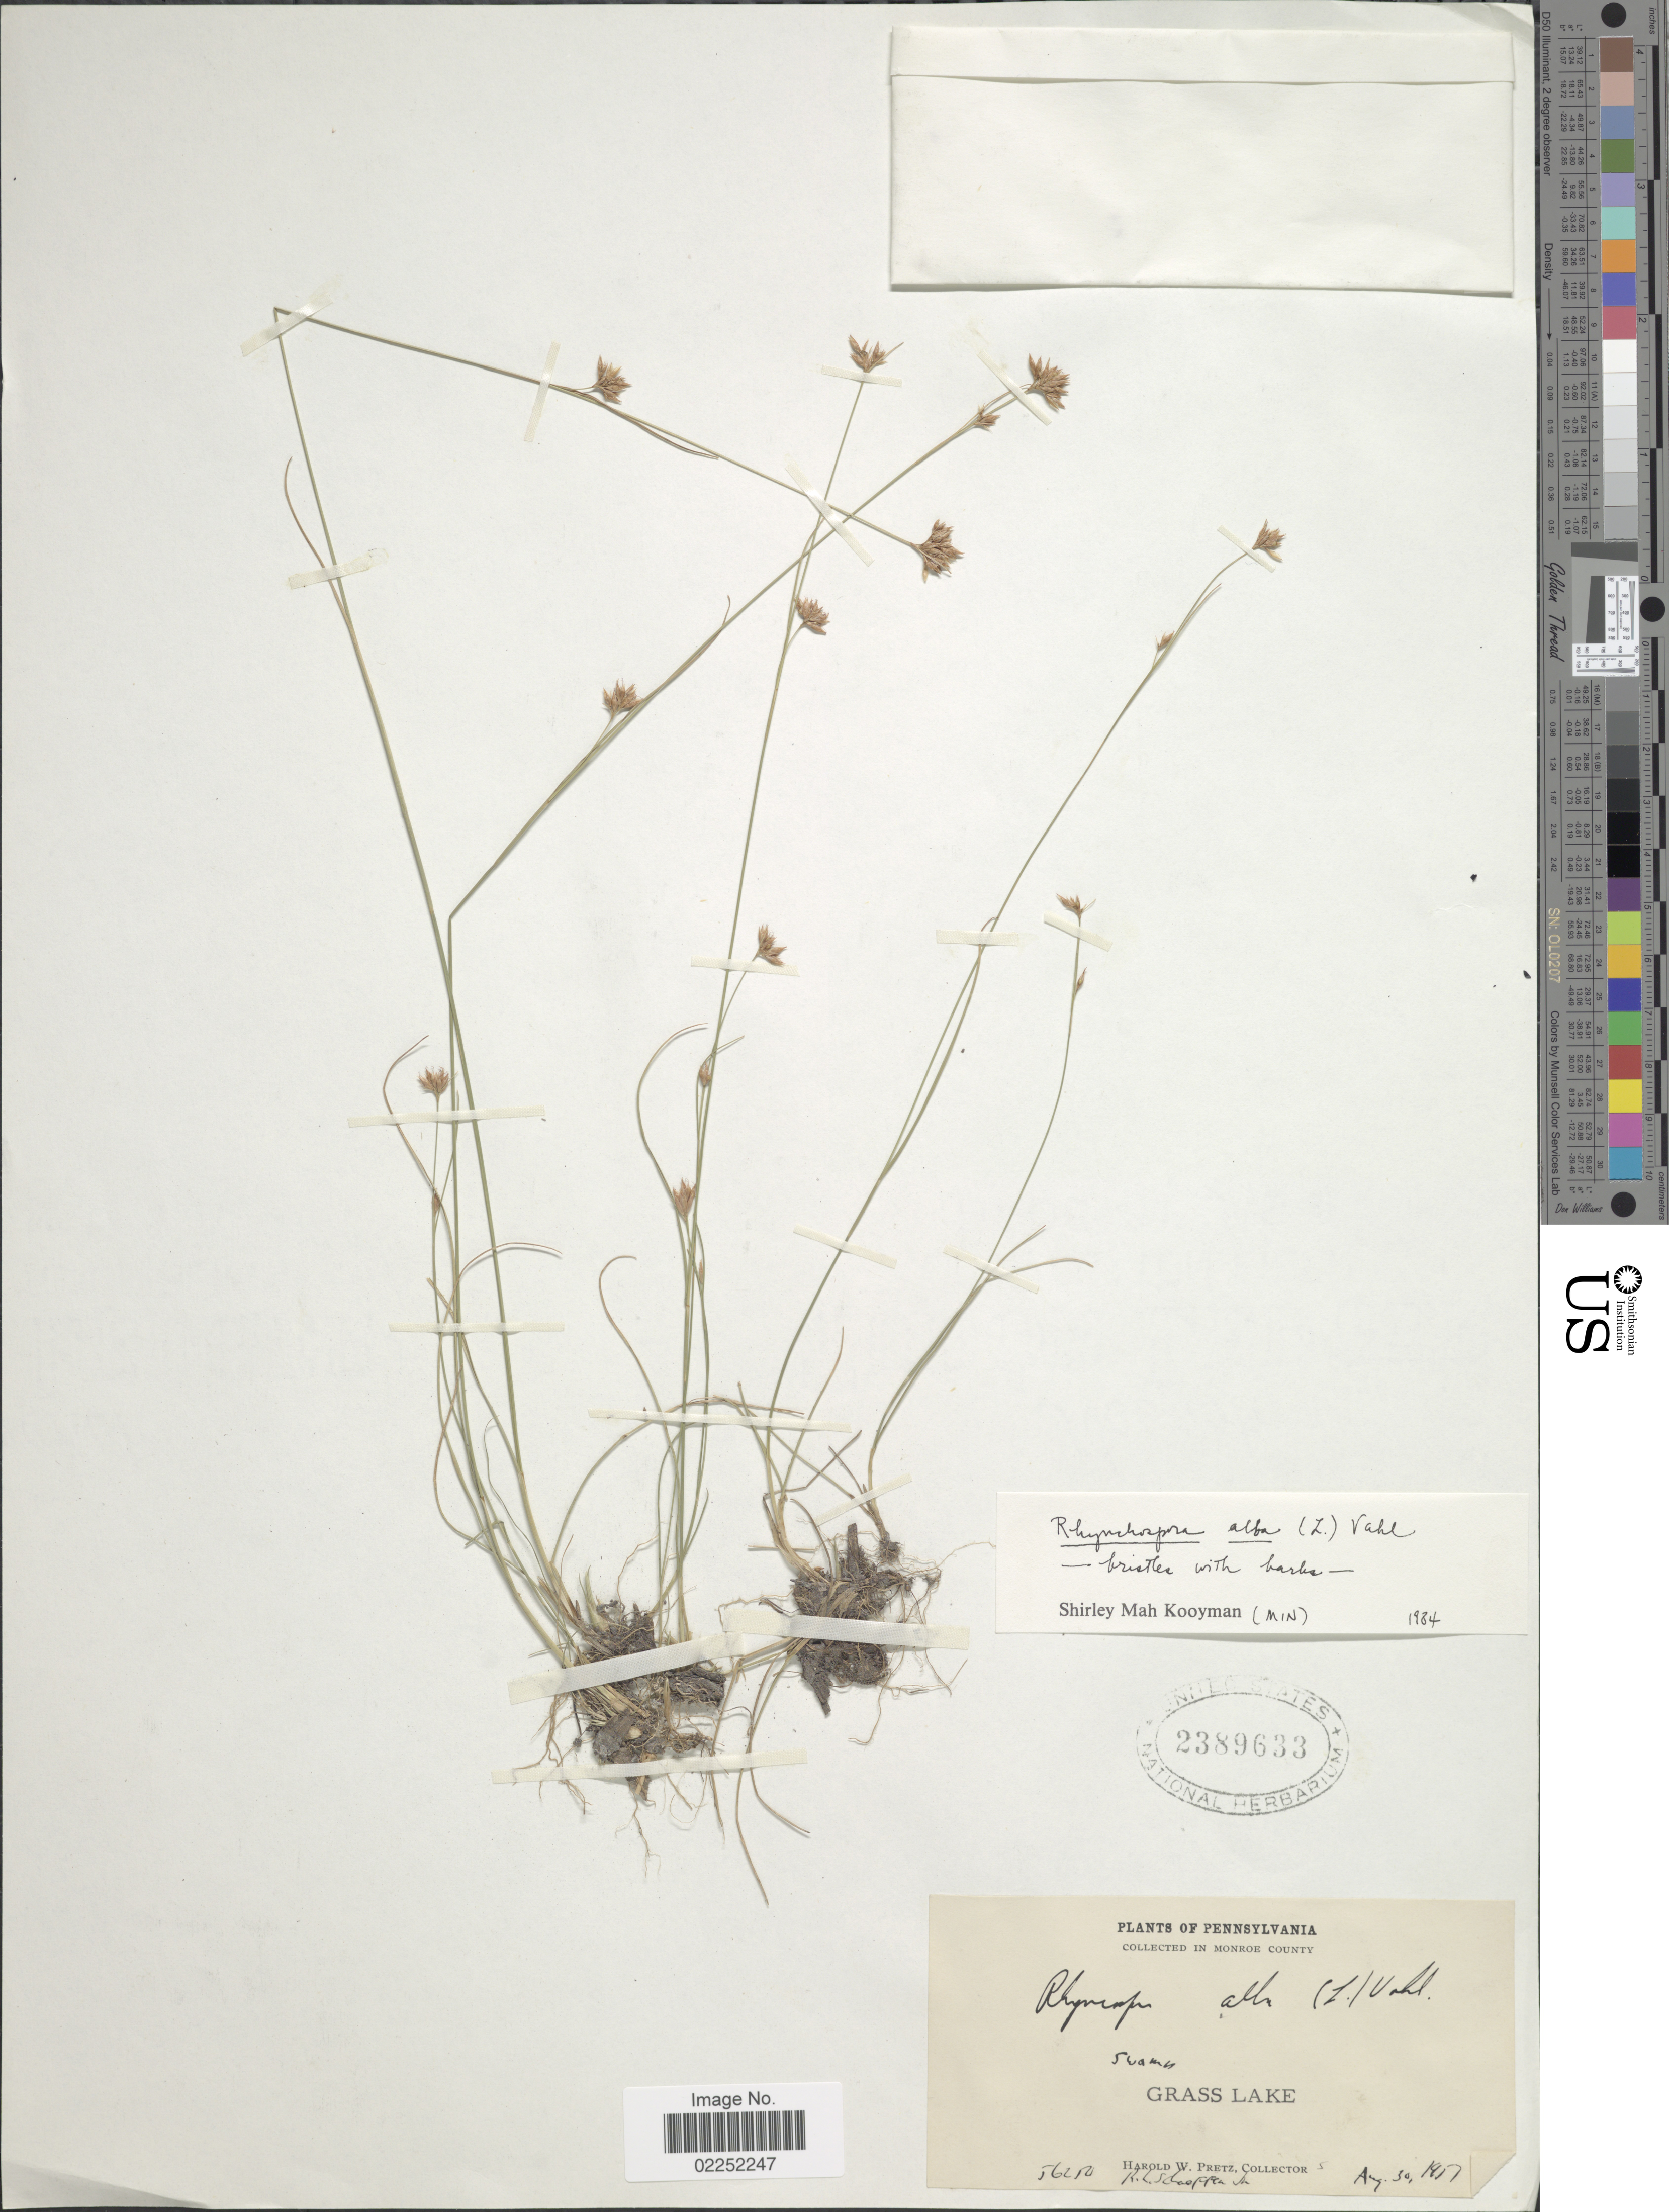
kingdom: Plantae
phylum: Tracheophyta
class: Liliopsida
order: Poales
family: Cyperaceae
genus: Rhynchospora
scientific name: Rhynchospora alba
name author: (L.) Vahl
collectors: H. W. Pretz & R. L. Schaeffer Jr.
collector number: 56250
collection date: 1951-08-30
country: United States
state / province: Pennsylvania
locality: In Monroe County, Swamp, Grass Lake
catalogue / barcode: US 2389633